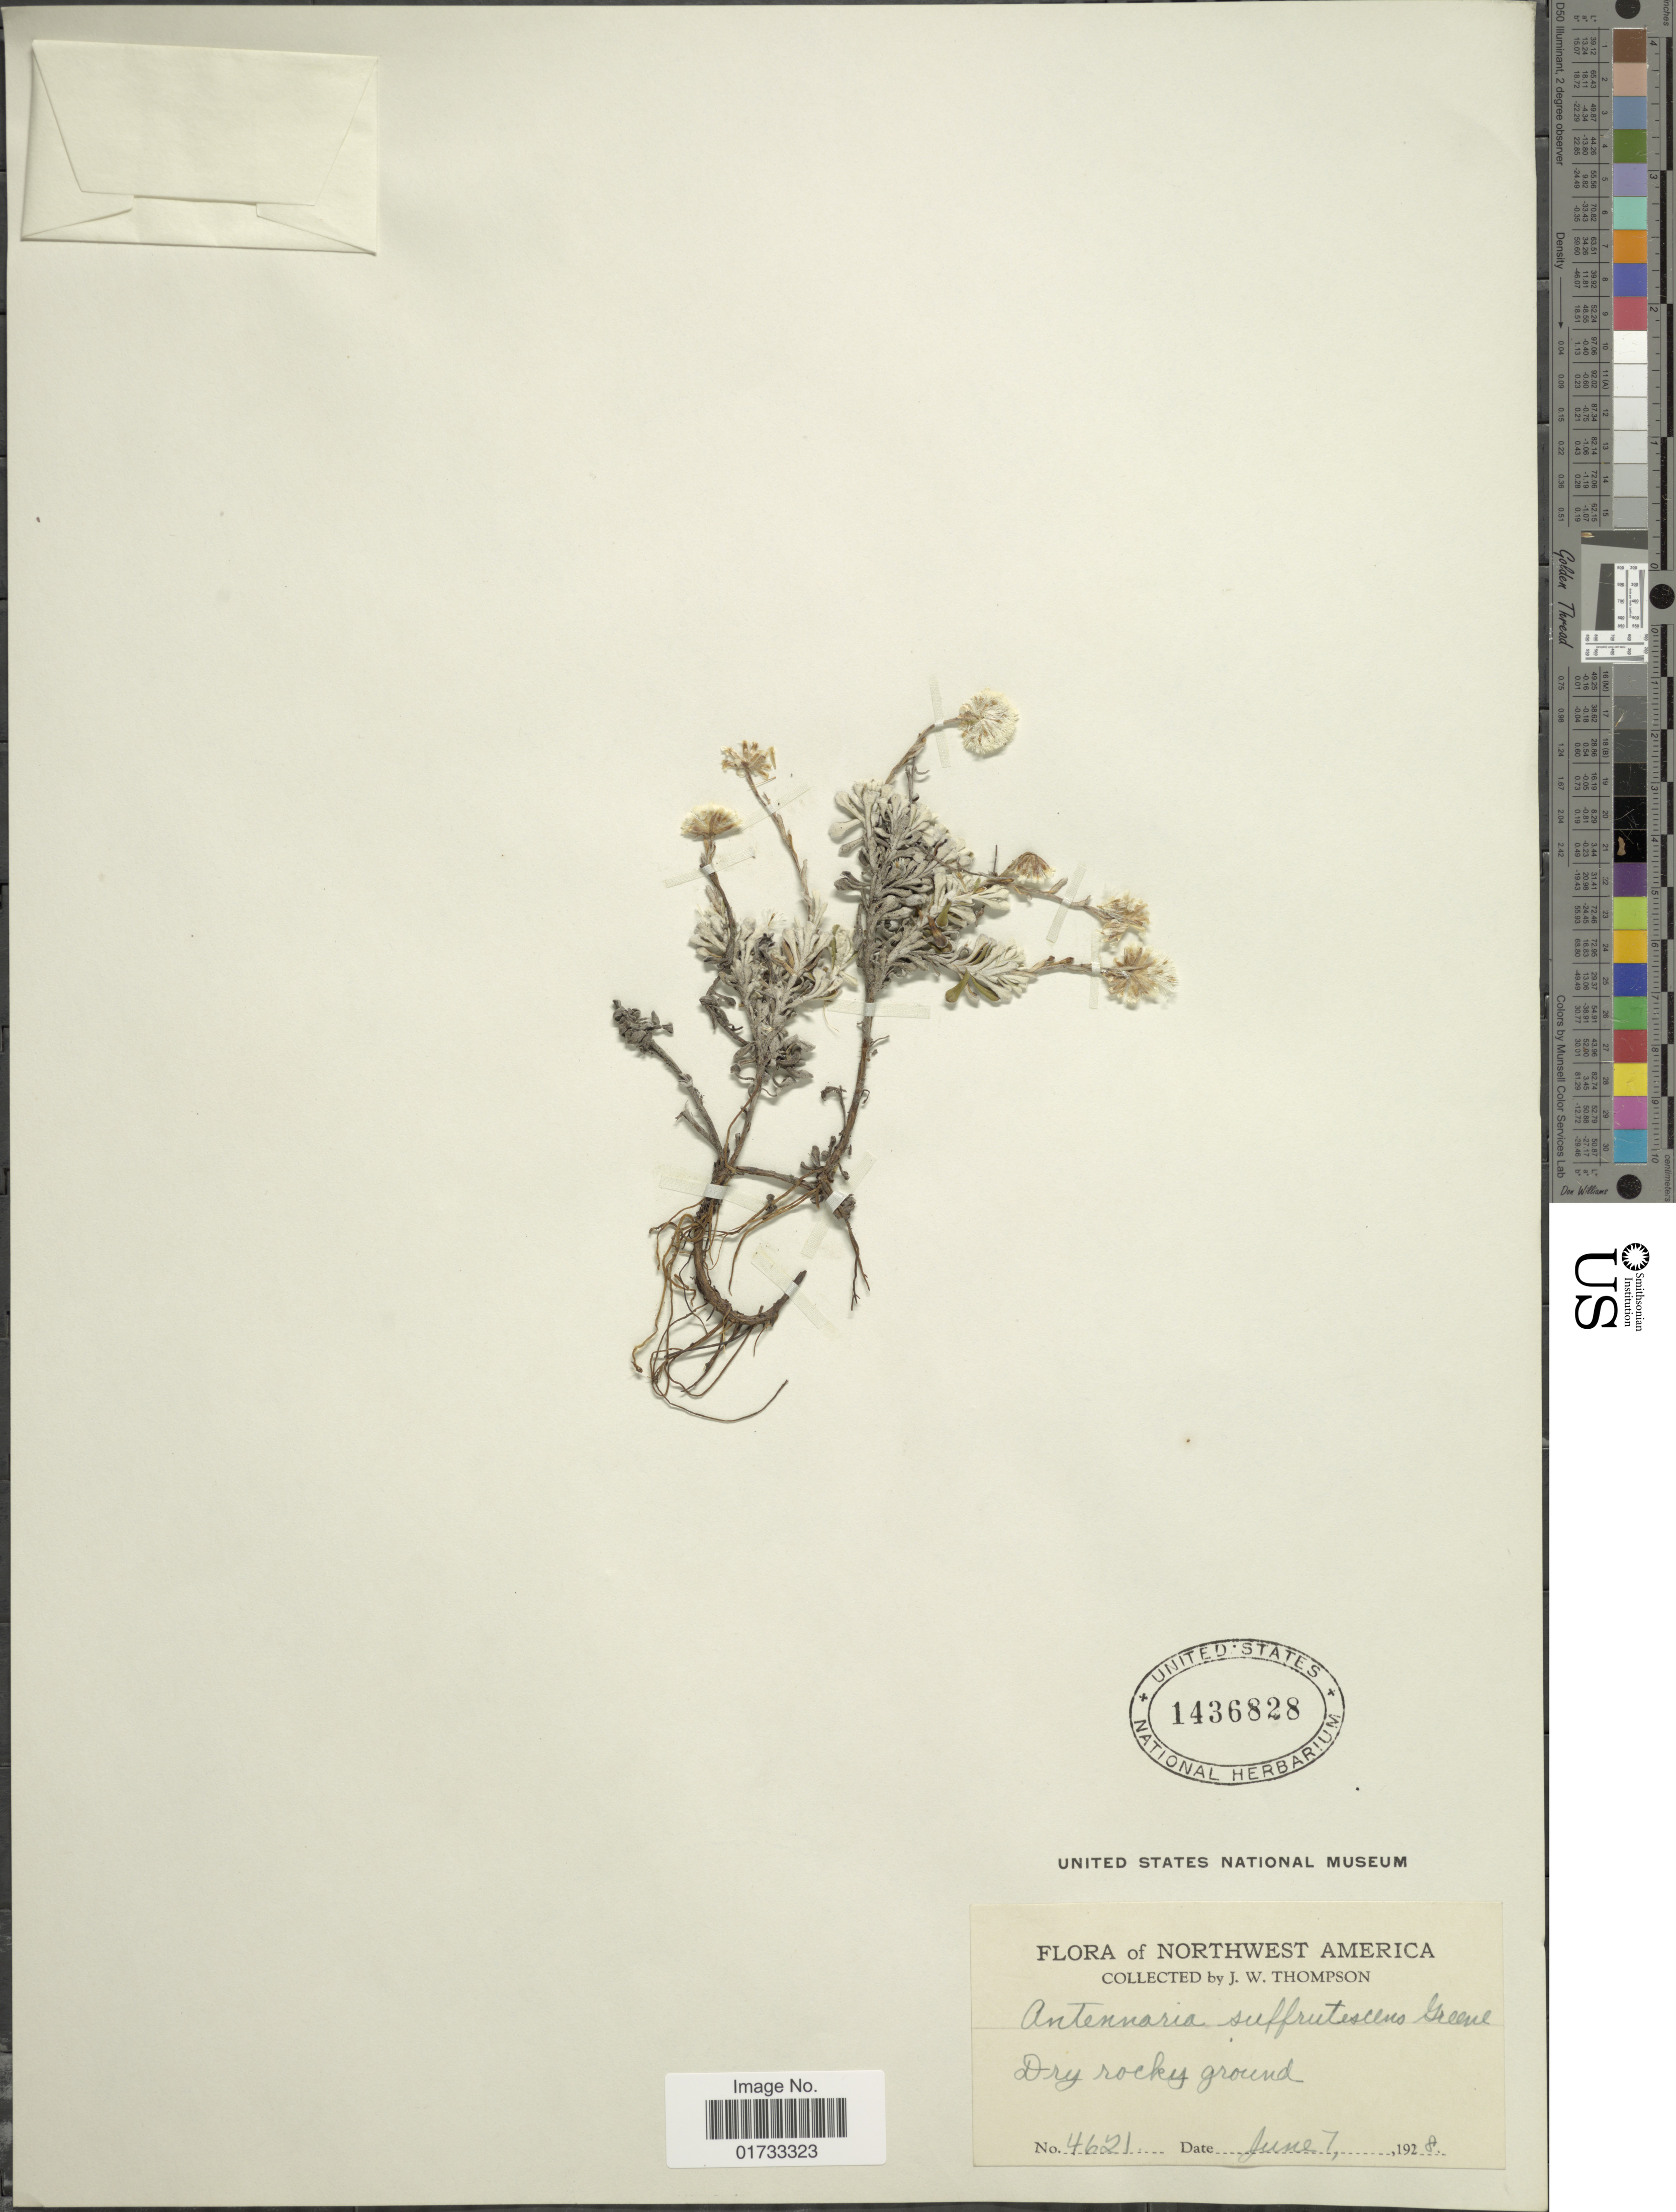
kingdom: Plantae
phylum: Tracheophyta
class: Magnoliopsida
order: Asterales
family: Asteraceae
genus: Antennaria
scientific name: Antennaria suffrutescens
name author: Greene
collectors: J. W. Thompson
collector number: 4621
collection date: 1928-06-07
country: United States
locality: Northwest America, dry rocky ground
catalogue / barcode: US 1436828